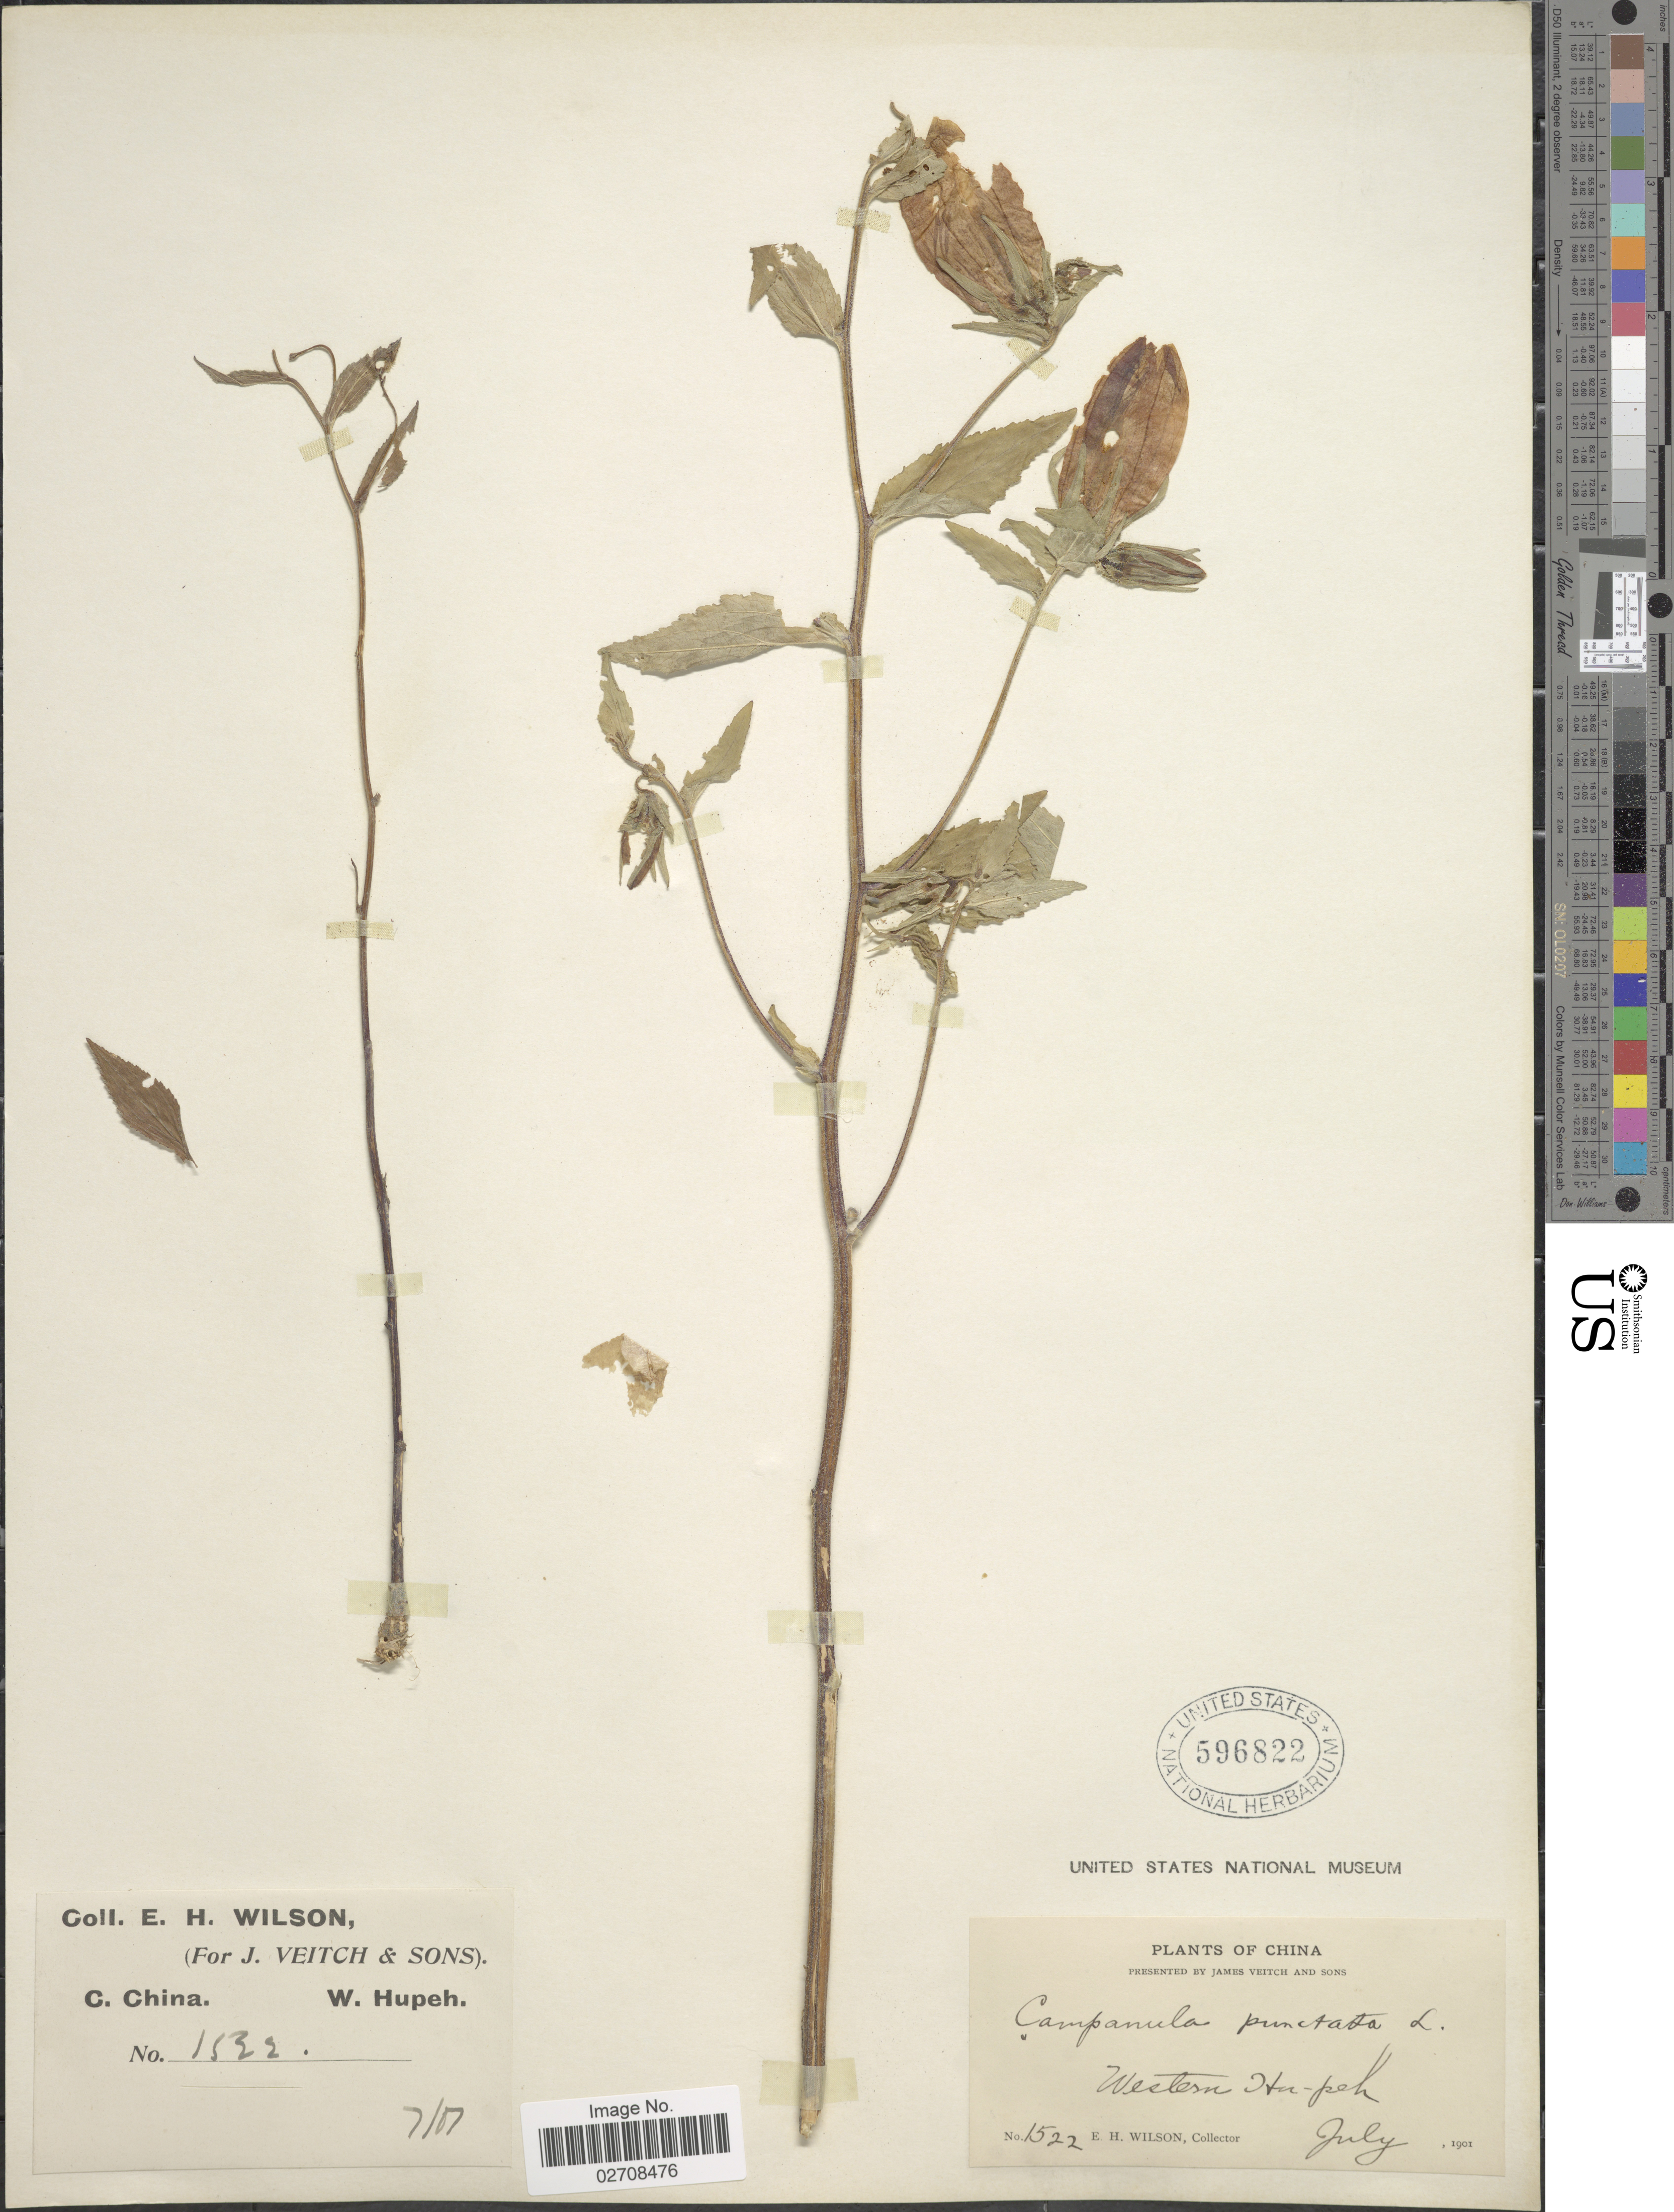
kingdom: Plantae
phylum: Tracheophyta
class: Magnoliopsida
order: Asterales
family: Campanulaceae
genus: Campanula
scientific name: Campanula punctata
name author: Lam.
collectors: E. Wilson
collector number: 1522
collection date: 1901-07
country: China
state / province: Hubei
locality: C. China. Western Hupeh.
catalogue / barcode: US 596822